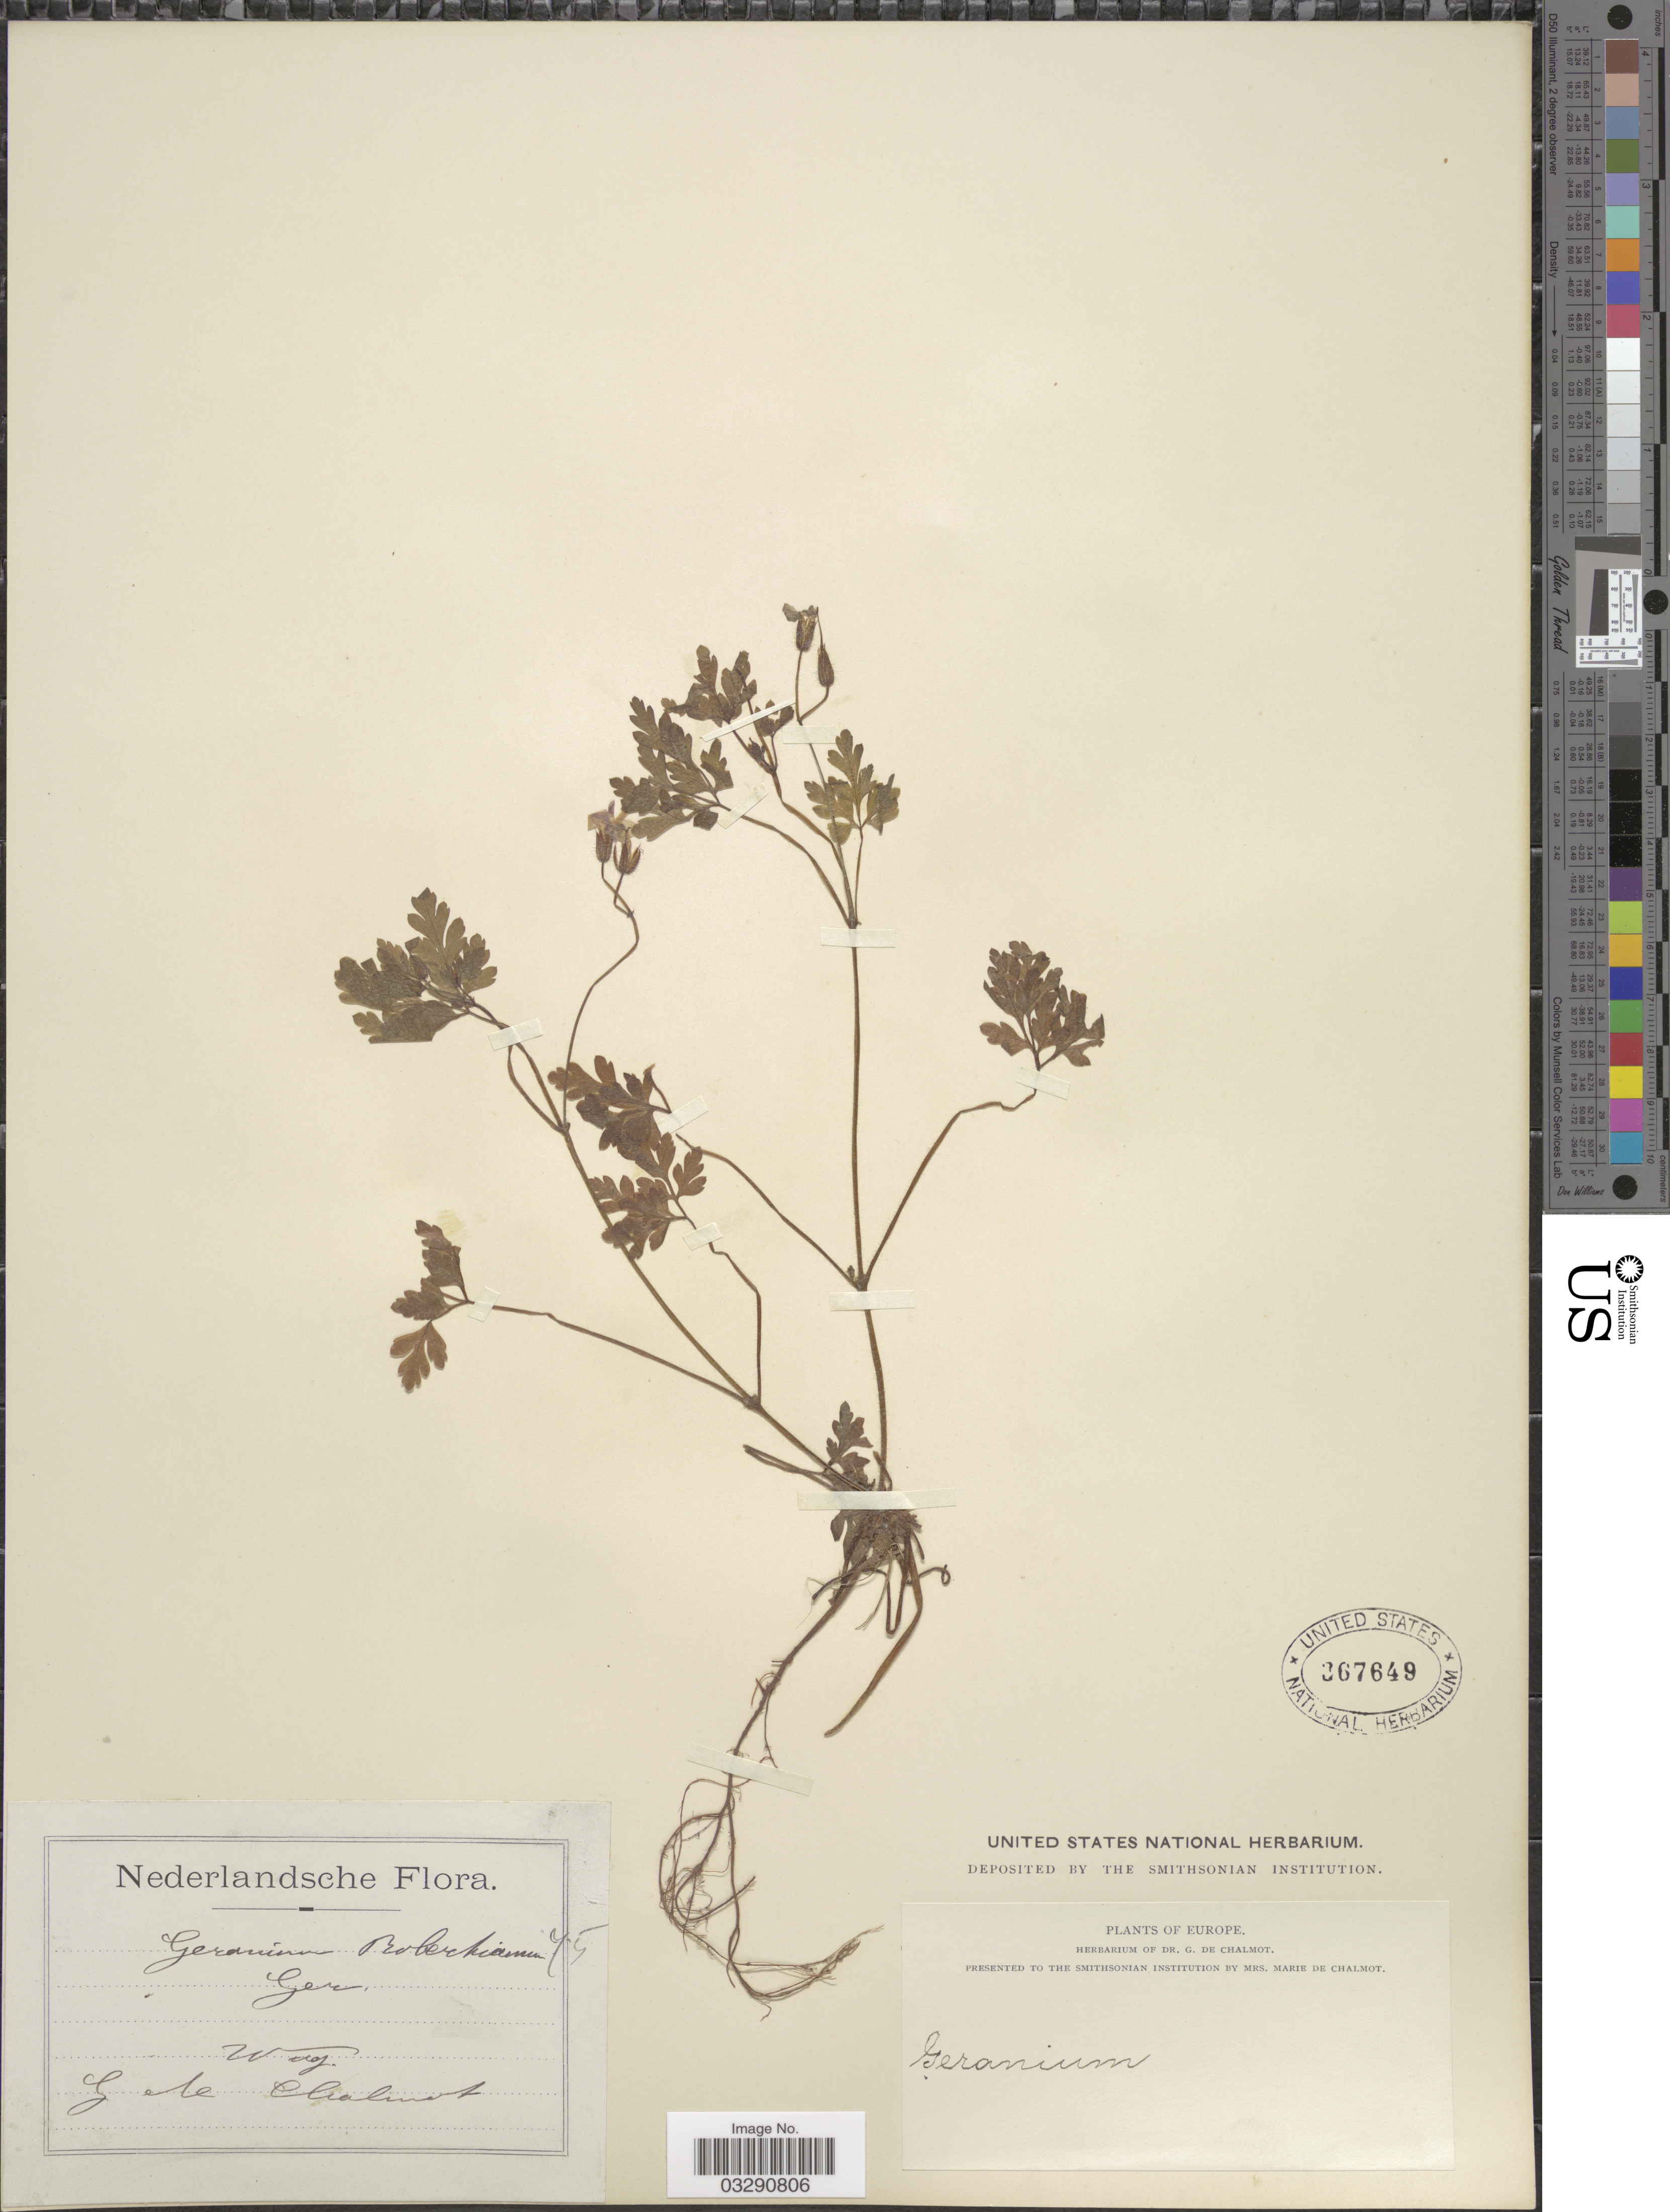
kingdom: Plantae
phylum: Tracheophyta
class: Magnoliopsida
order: Geraniales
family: Geraniaceae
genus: Geranium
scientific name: Geranium robertianum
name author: L.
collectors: G. de Chalmot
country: Netherlands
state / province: Gelderland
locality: Wag.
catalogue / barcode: US 367649